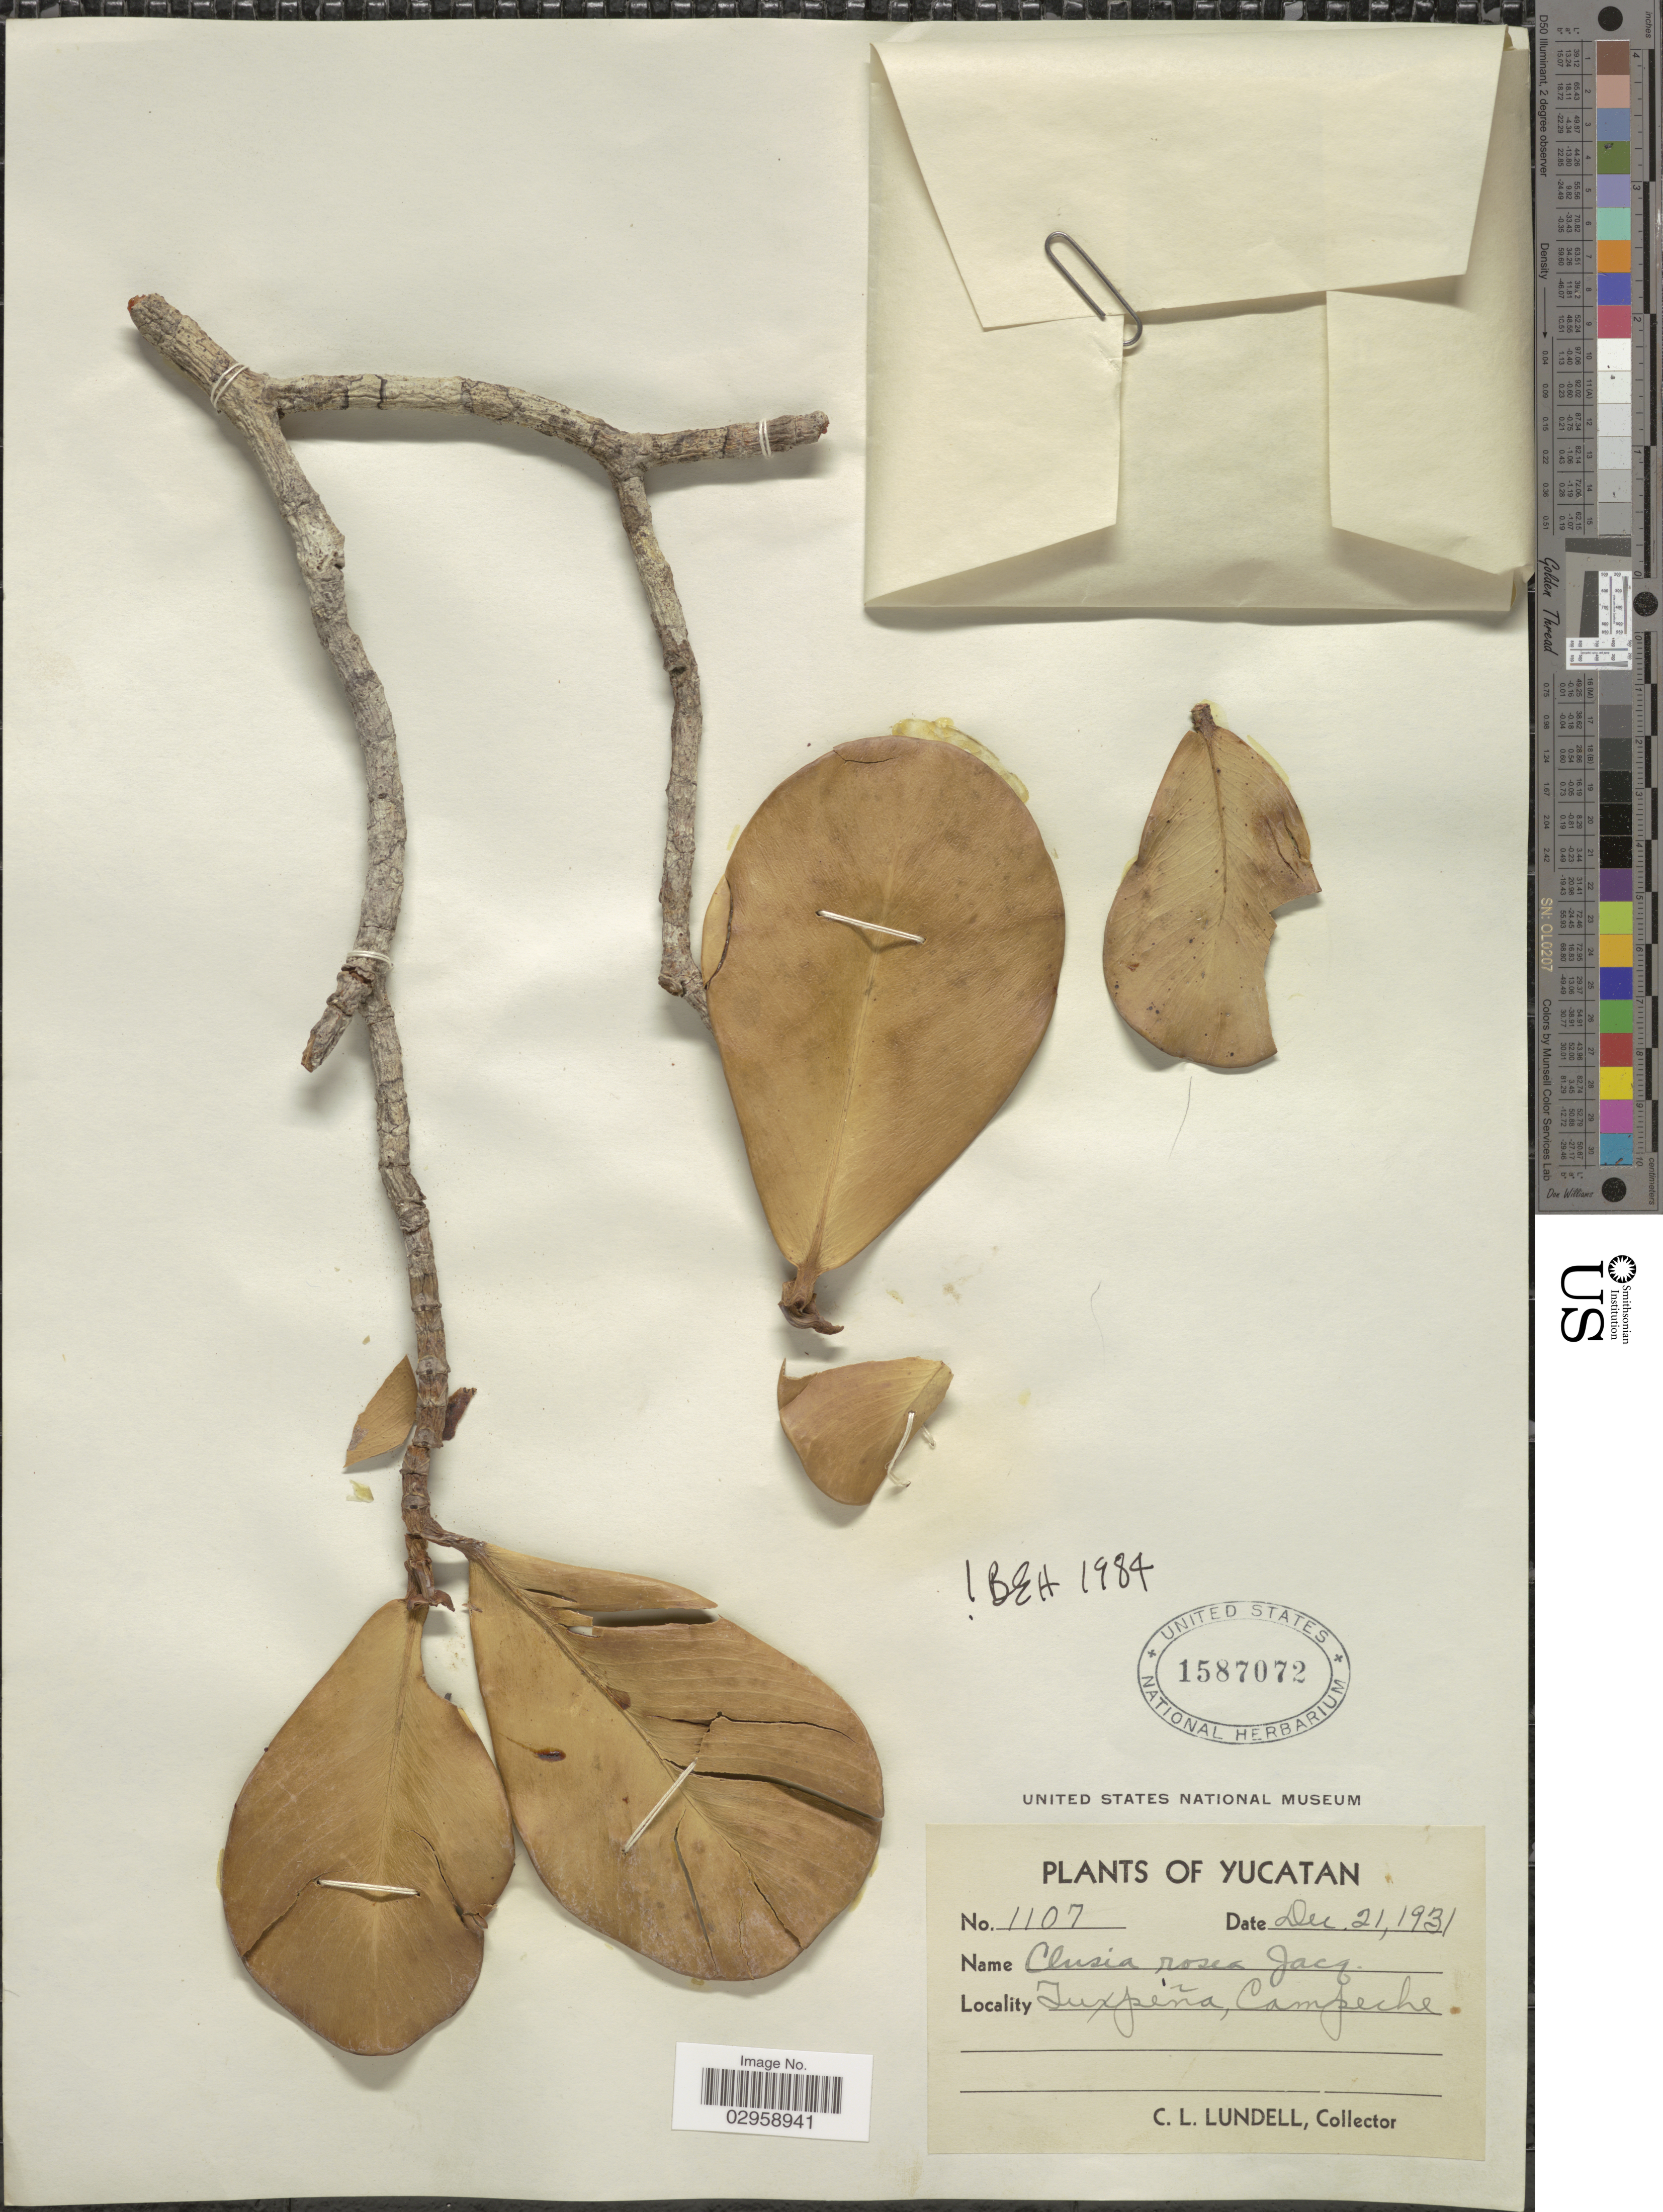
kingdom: Plantae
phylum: Tracheophyta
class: Magnoliopsida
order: Malpighiales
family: Clusiaceae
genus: Clusia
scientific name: Clusia rosea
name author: Jacq.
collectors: C. L. Lundell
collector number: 1107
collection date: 1931-12-21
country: Mexico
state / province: Campeche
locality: Yucatan, Tuxpeña, Campeche.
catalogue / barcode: US 1587072